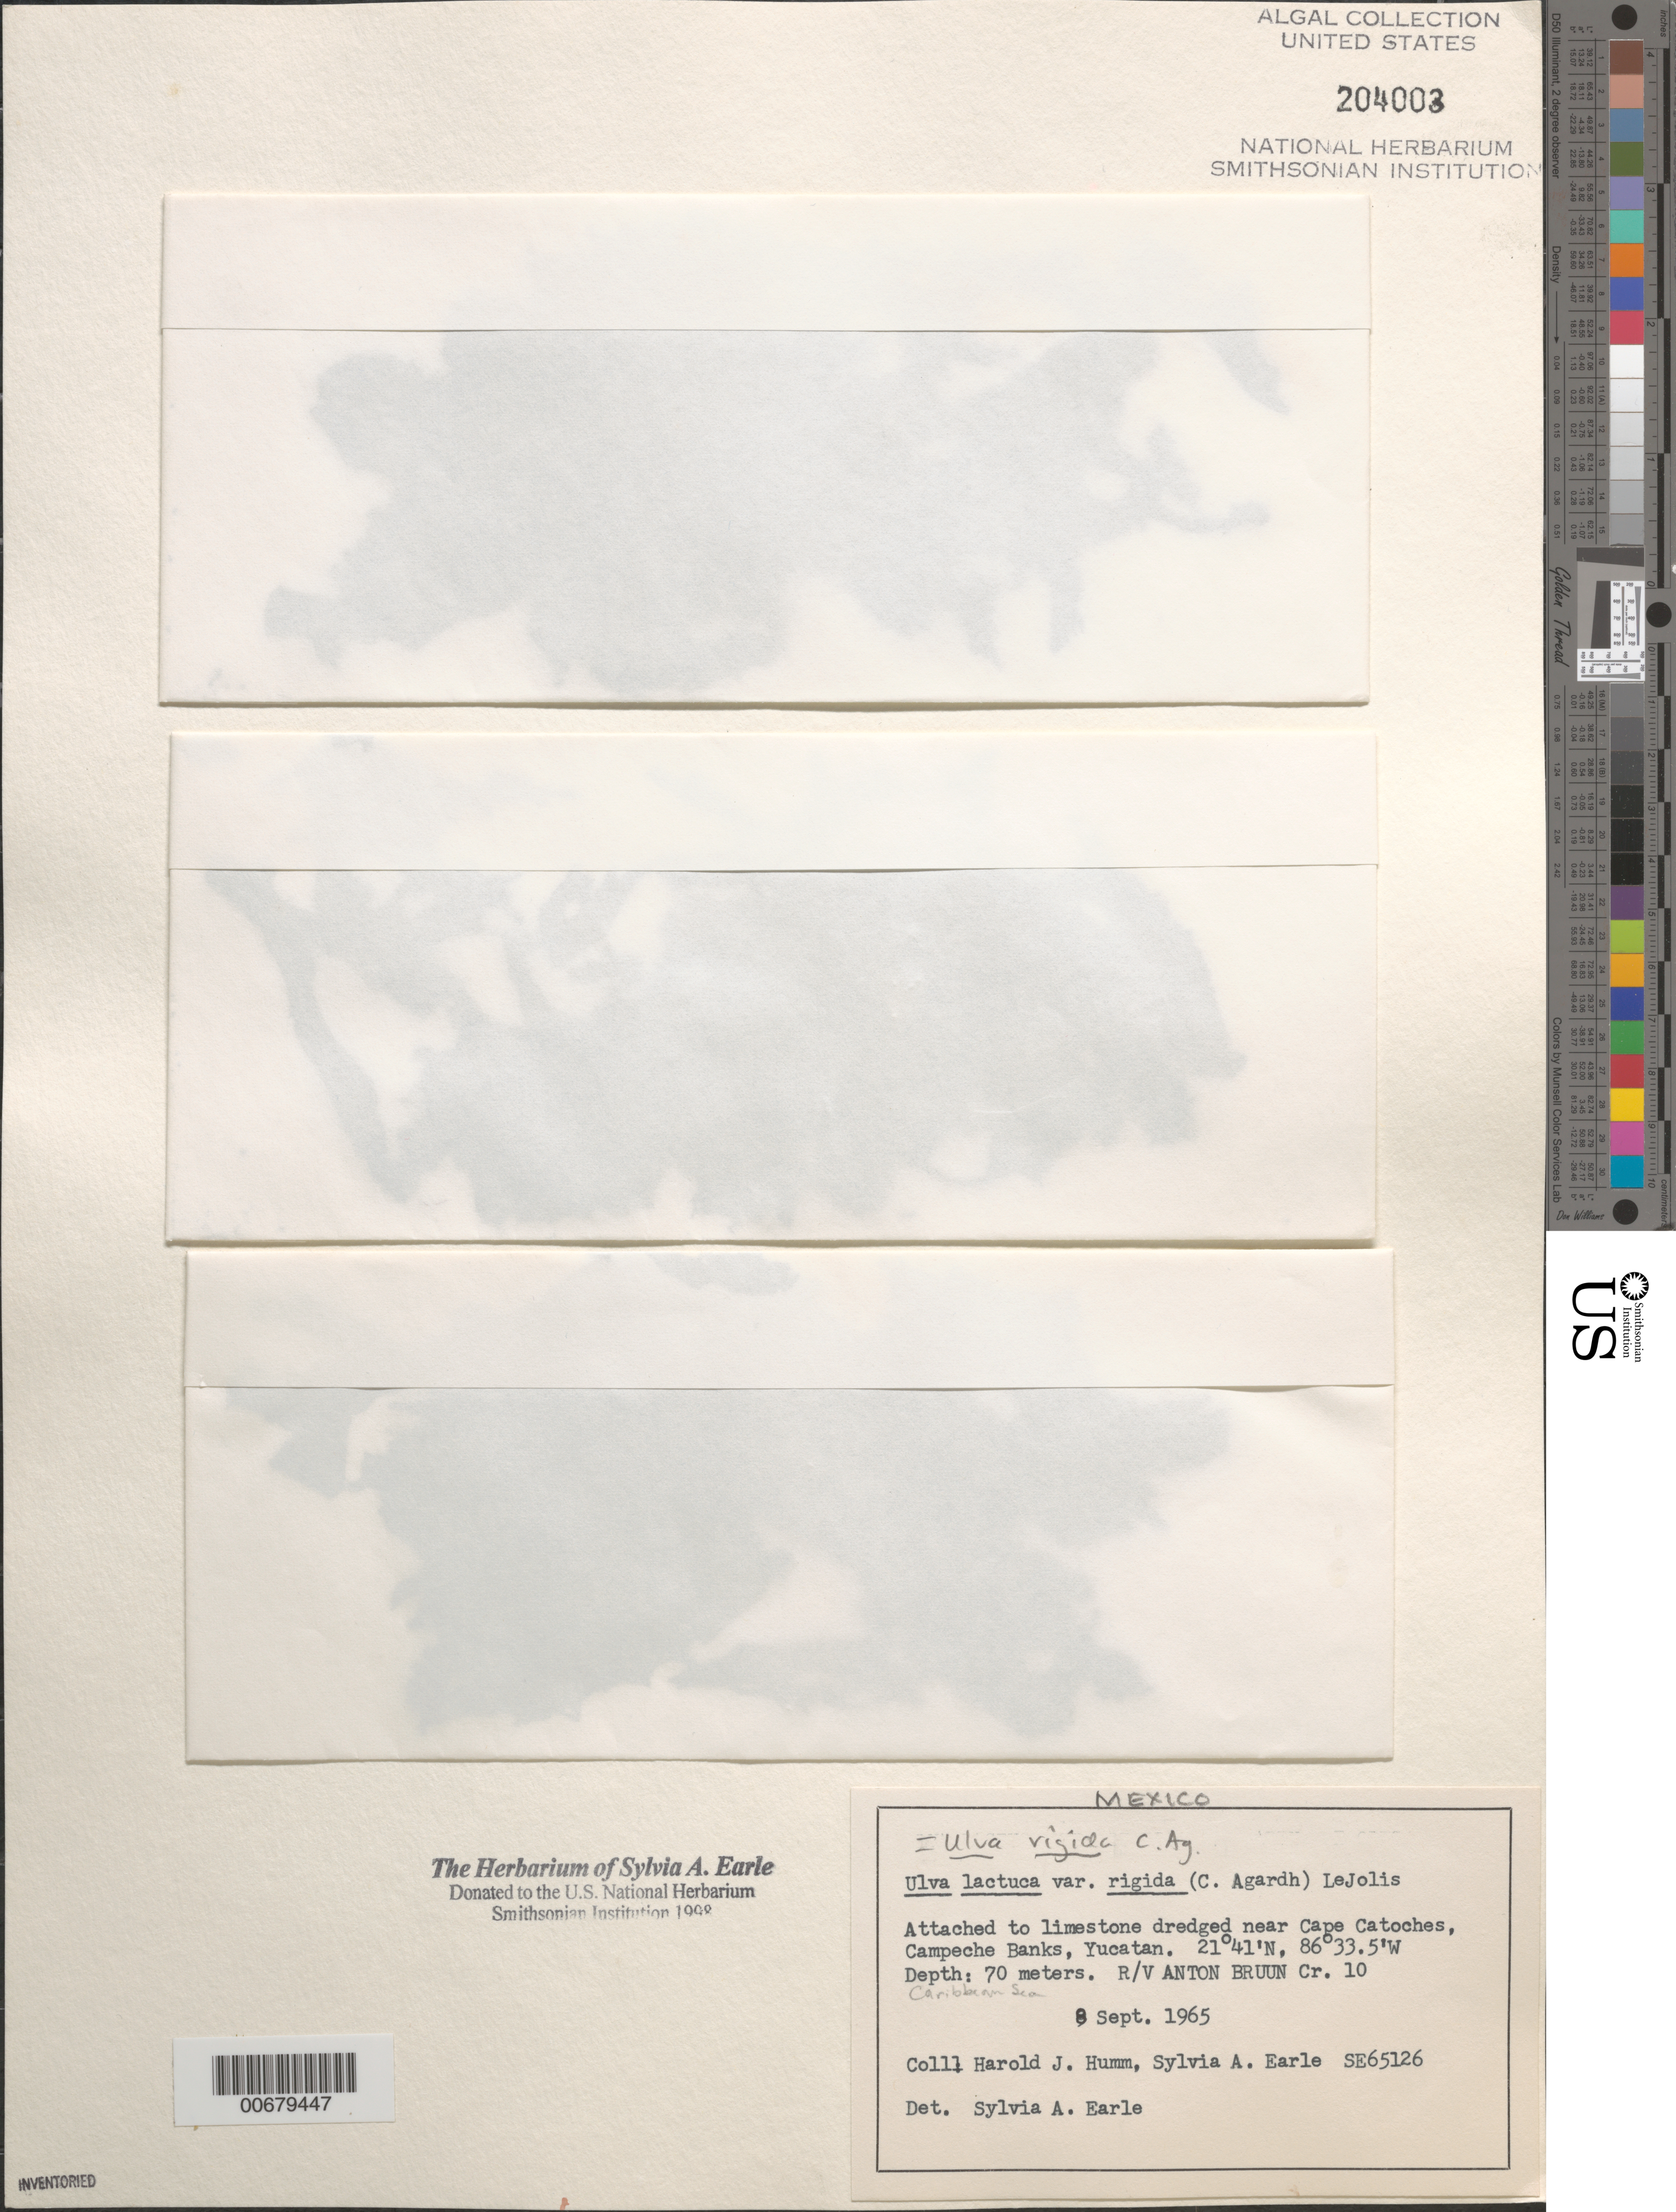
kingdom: Plantae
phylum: Chlorophyta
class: Ulvophyceae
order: Ulvales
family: Ulvaceae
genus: Ulva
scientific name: Ulva rigida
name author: C. Agardh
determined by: Earle, S. A.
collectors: H. J. Humm & S. A. Earle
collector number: SE 65126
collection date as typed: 08 Sep 1965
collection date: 1965-09-08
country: Mexico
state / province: Quintana Roo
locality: Campeche Banks, near Cape Catoches, Yucatna Peninsula, Caribbean Sea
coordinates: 21 41' N, 86 33.5' W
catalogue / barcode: US 204003